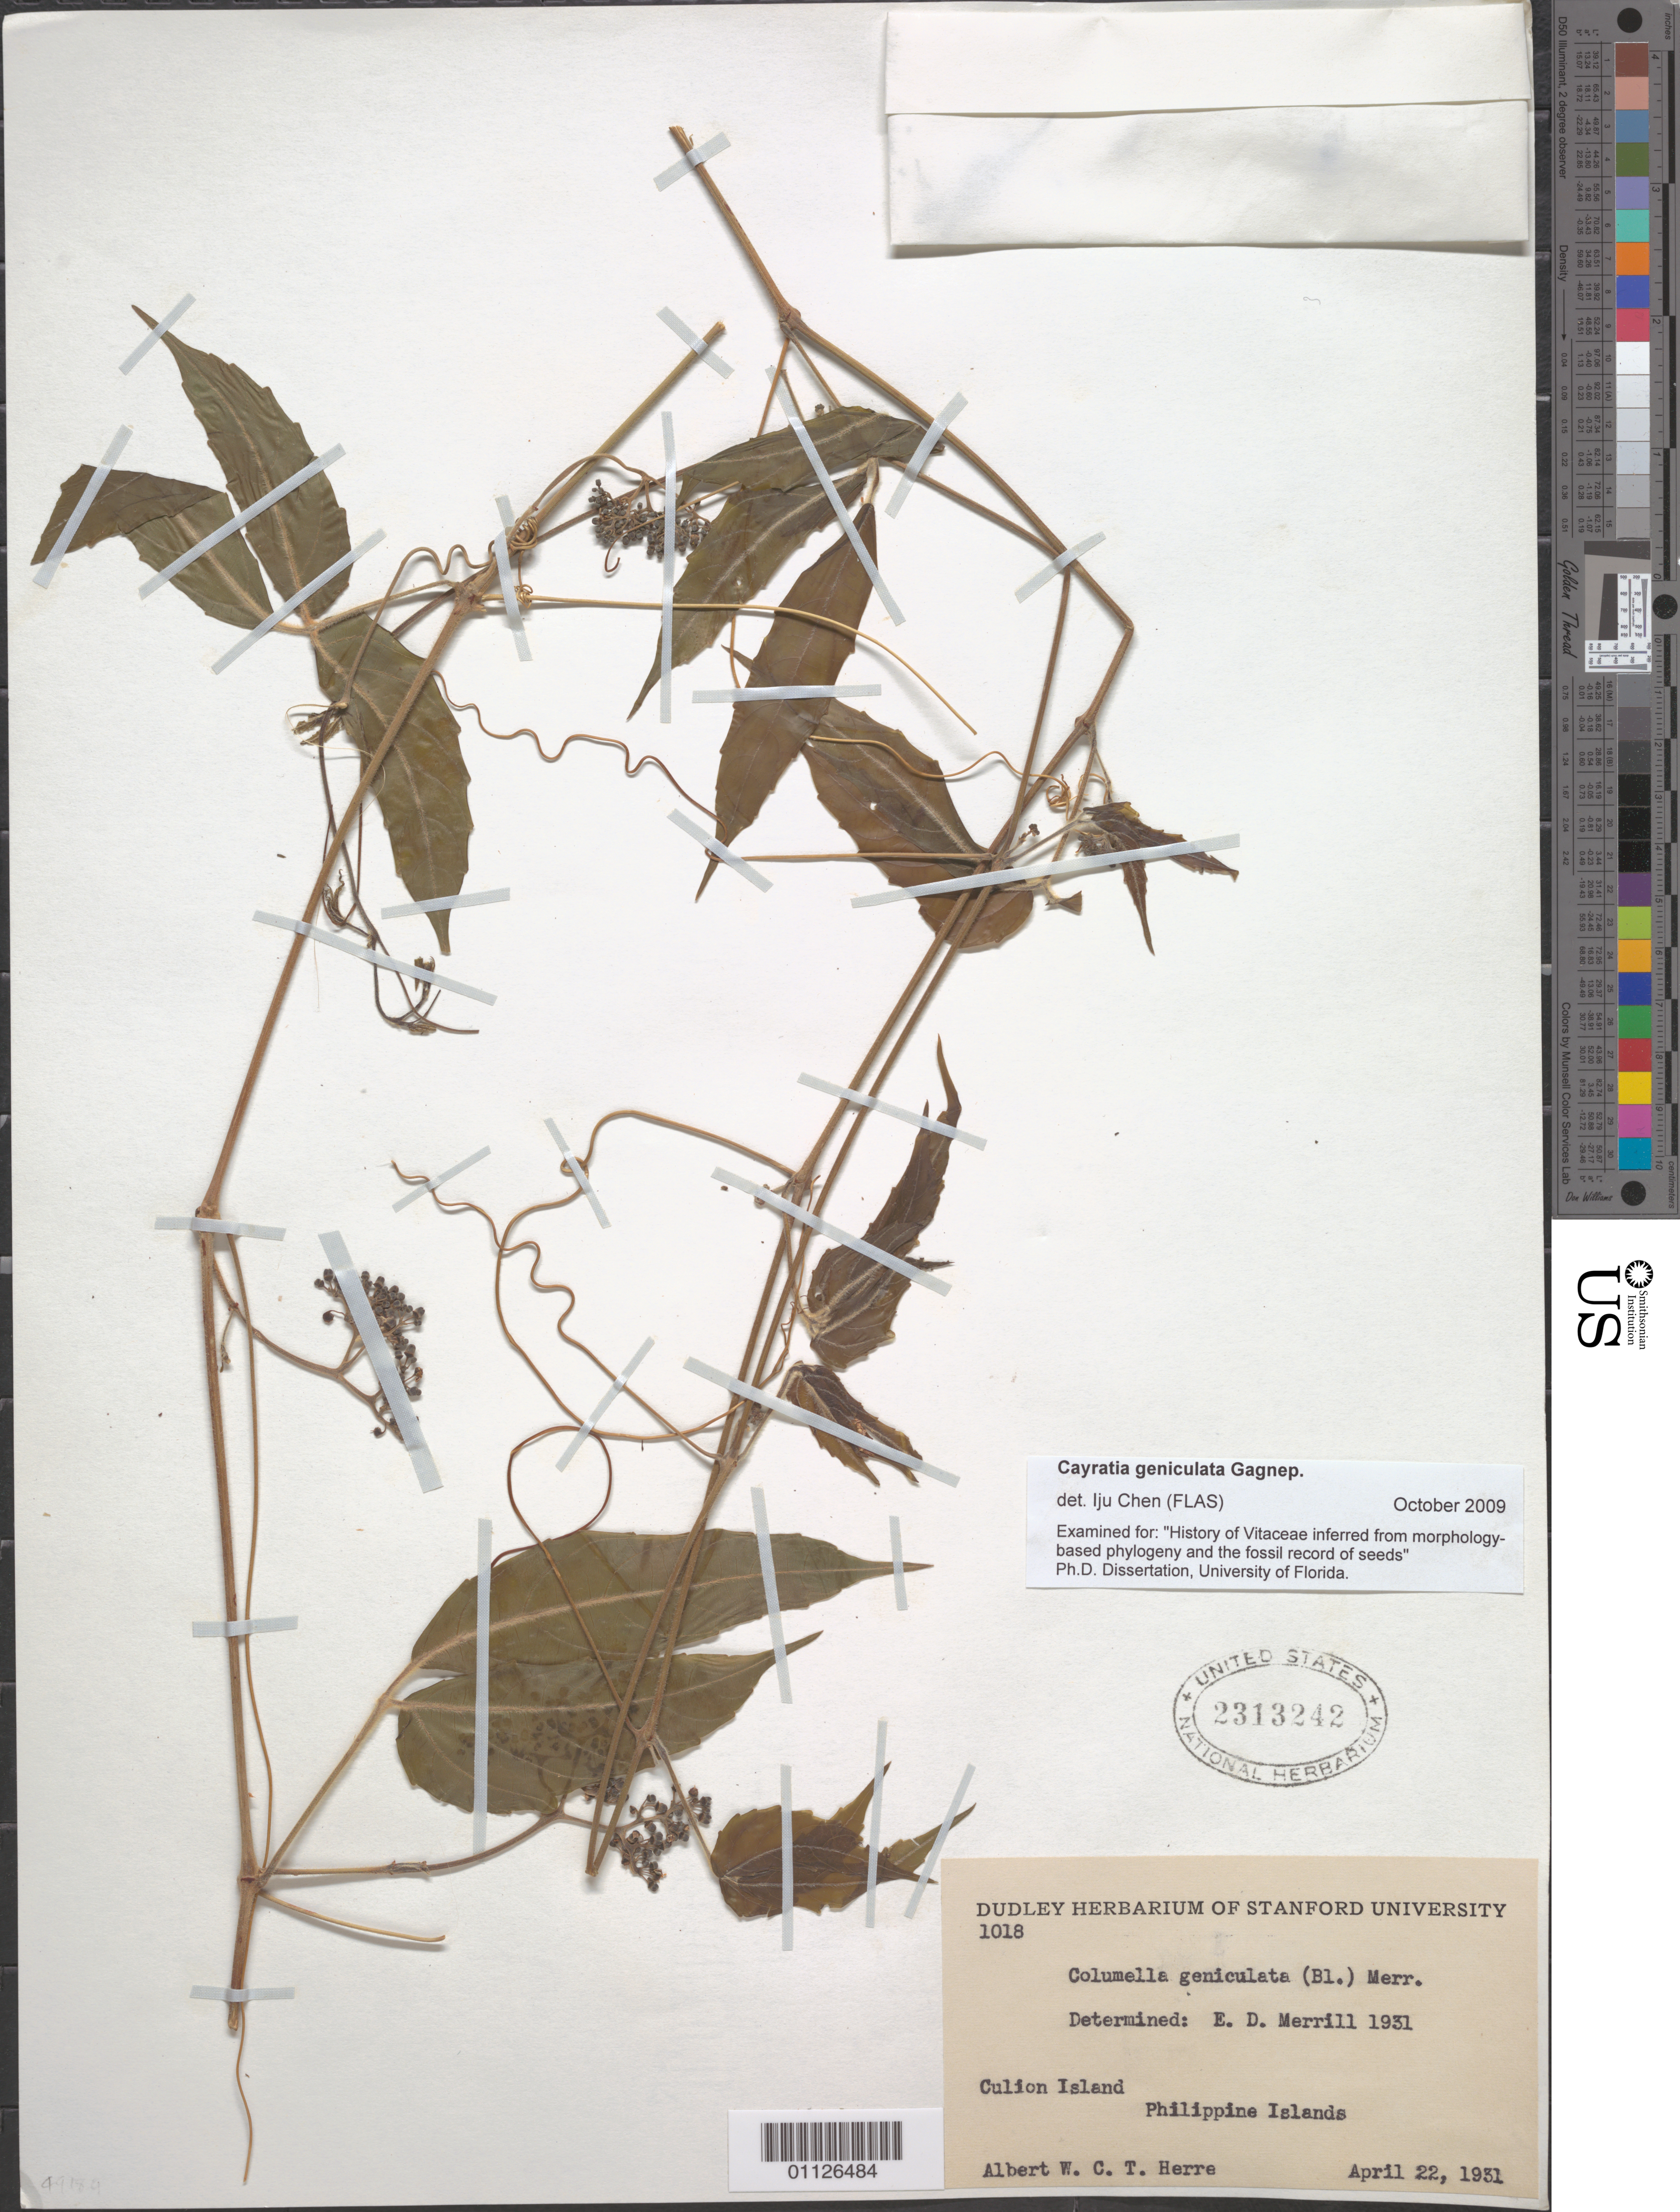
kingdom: Plantae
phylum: Tracheophyta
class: Magnoliopsida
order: Vitales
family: Vitaceae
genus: Cayratia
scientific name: Cayratia geniculata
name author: (Blume) Gagnep.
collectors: A. W. Herre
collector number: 1018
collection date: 1931-04-22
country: Philippines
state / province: Mimaropa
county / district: Palawan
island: Culion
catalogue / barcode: US 2313242